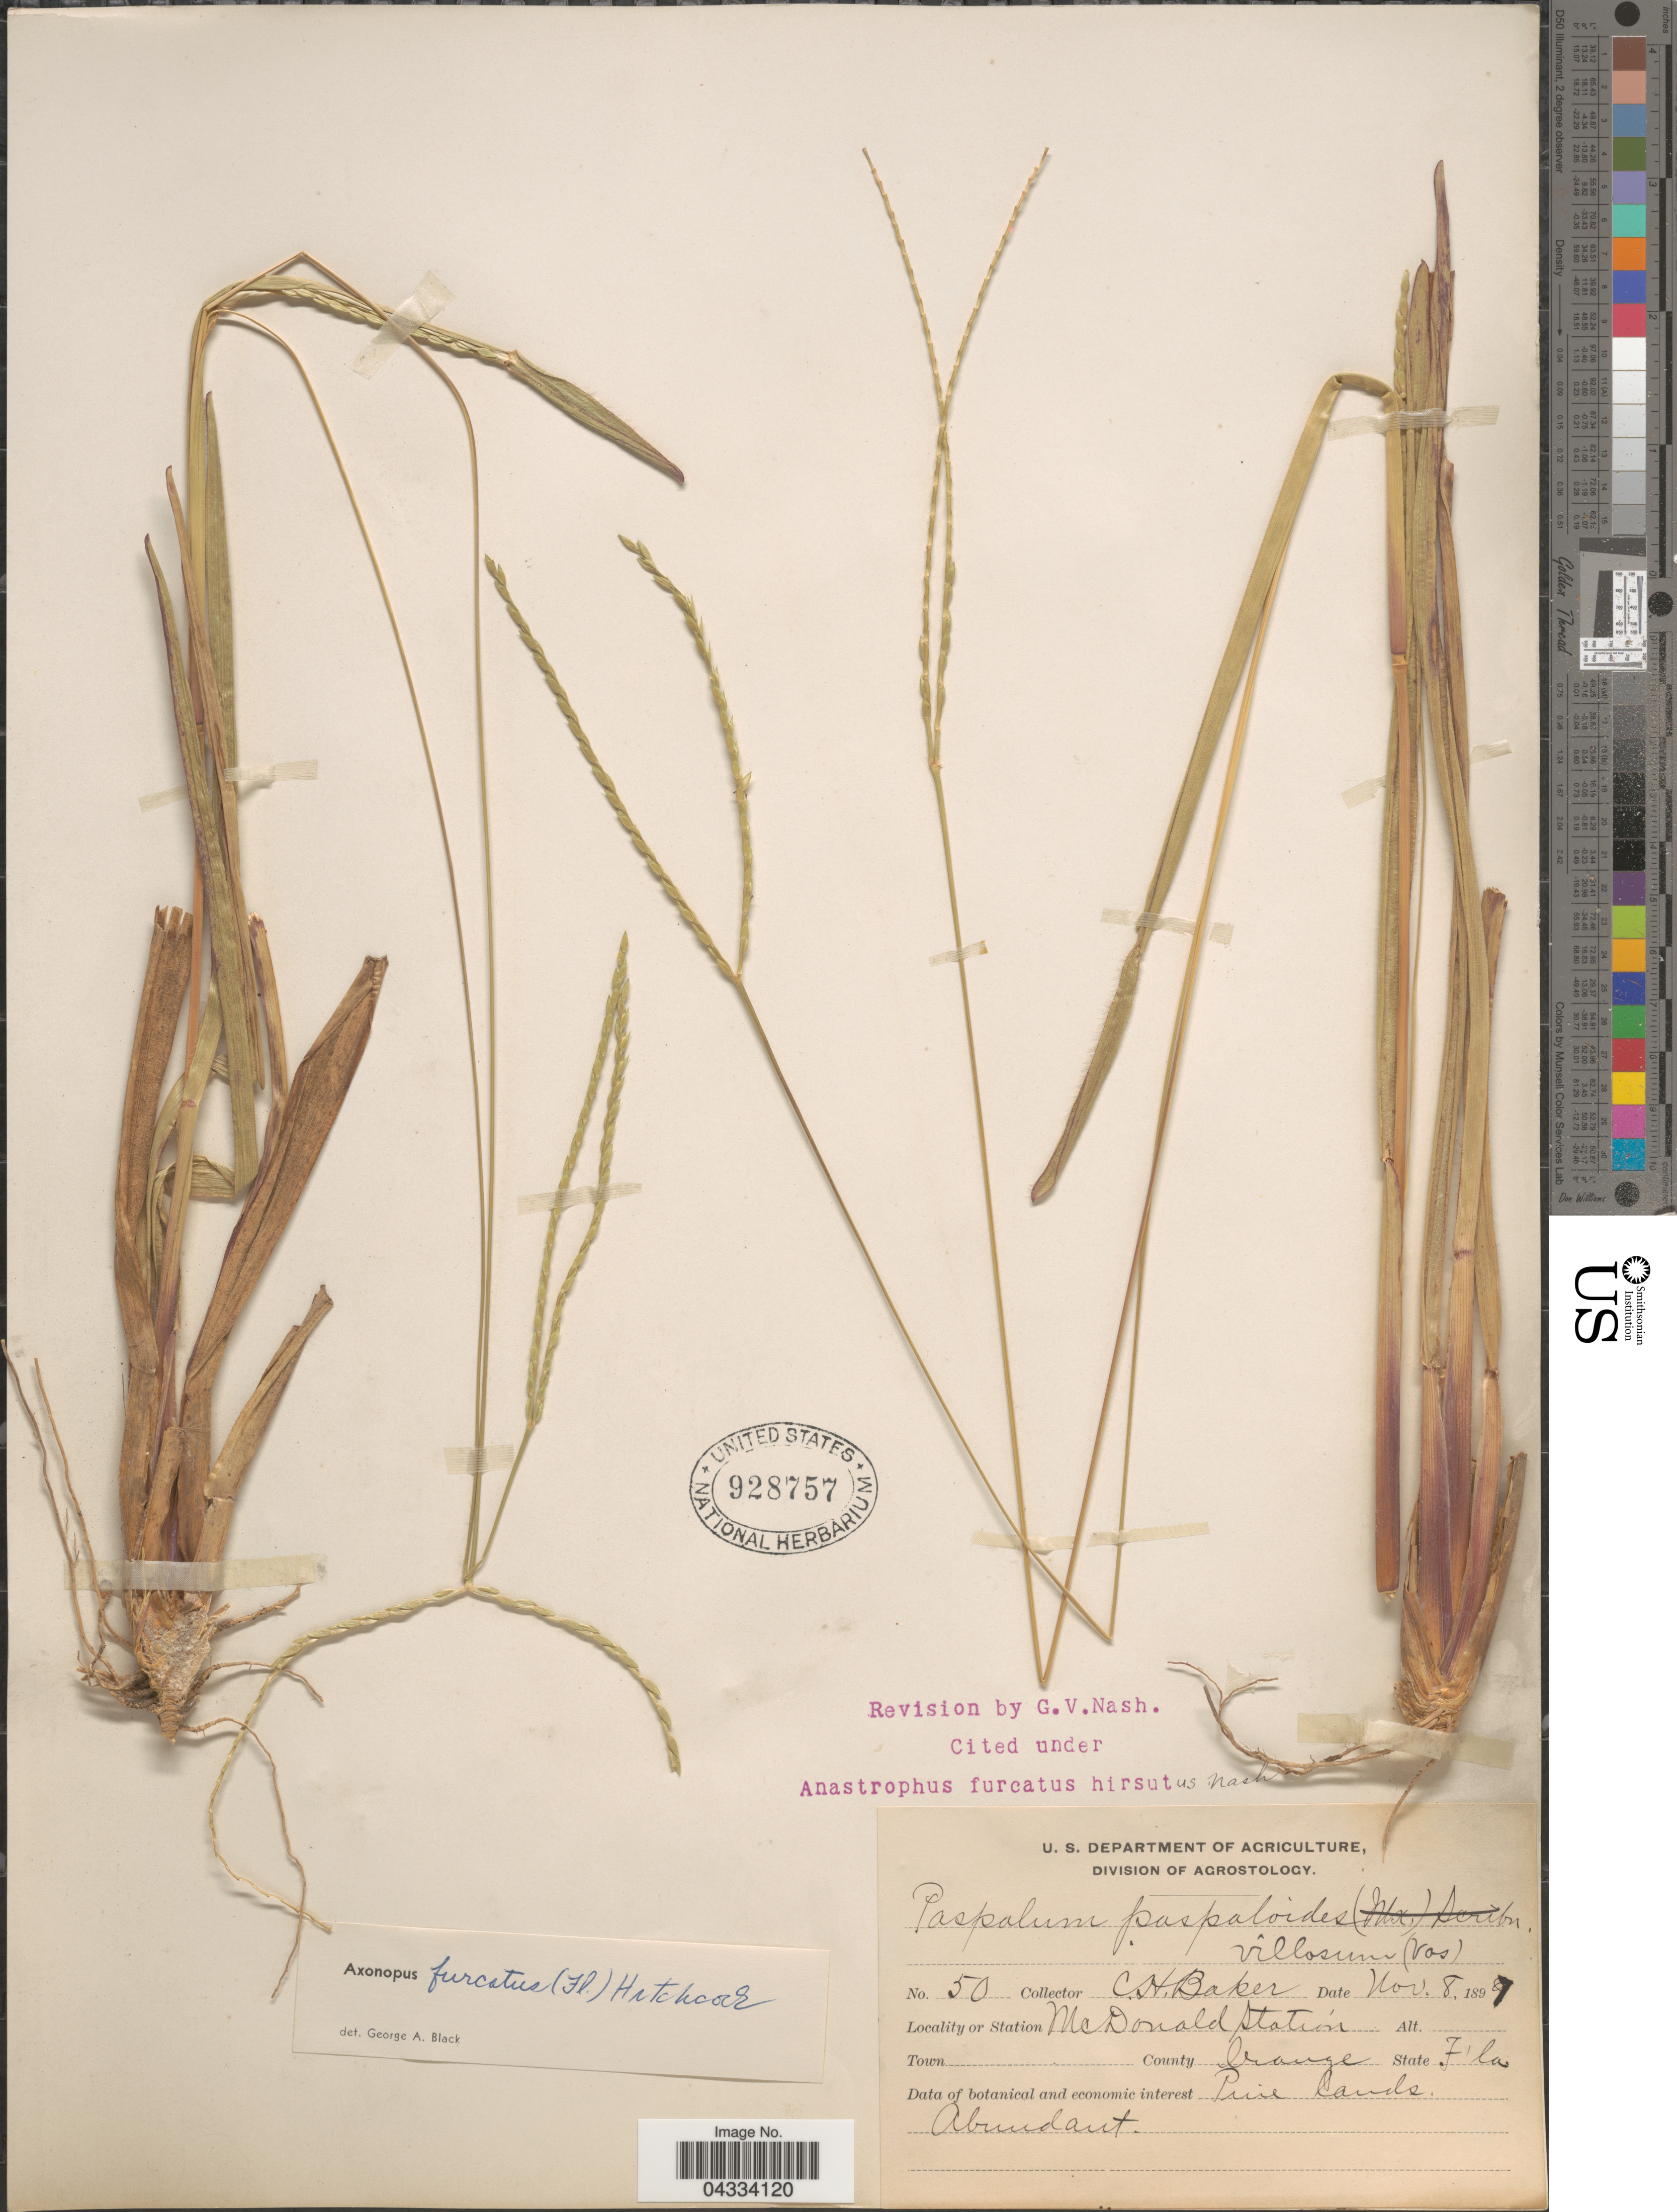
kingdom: Plantae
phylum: Tracheophyta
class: Liliopsida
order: Poales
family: Poaceae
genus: Axonopus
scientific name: Axonopus furcatus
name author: (Flüggé) Hitchc.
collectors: C. H. Baker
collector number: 50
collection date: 1897-11-08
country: United States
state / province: Florida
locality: McDonald Station. County Orange.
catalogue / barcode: US 928757